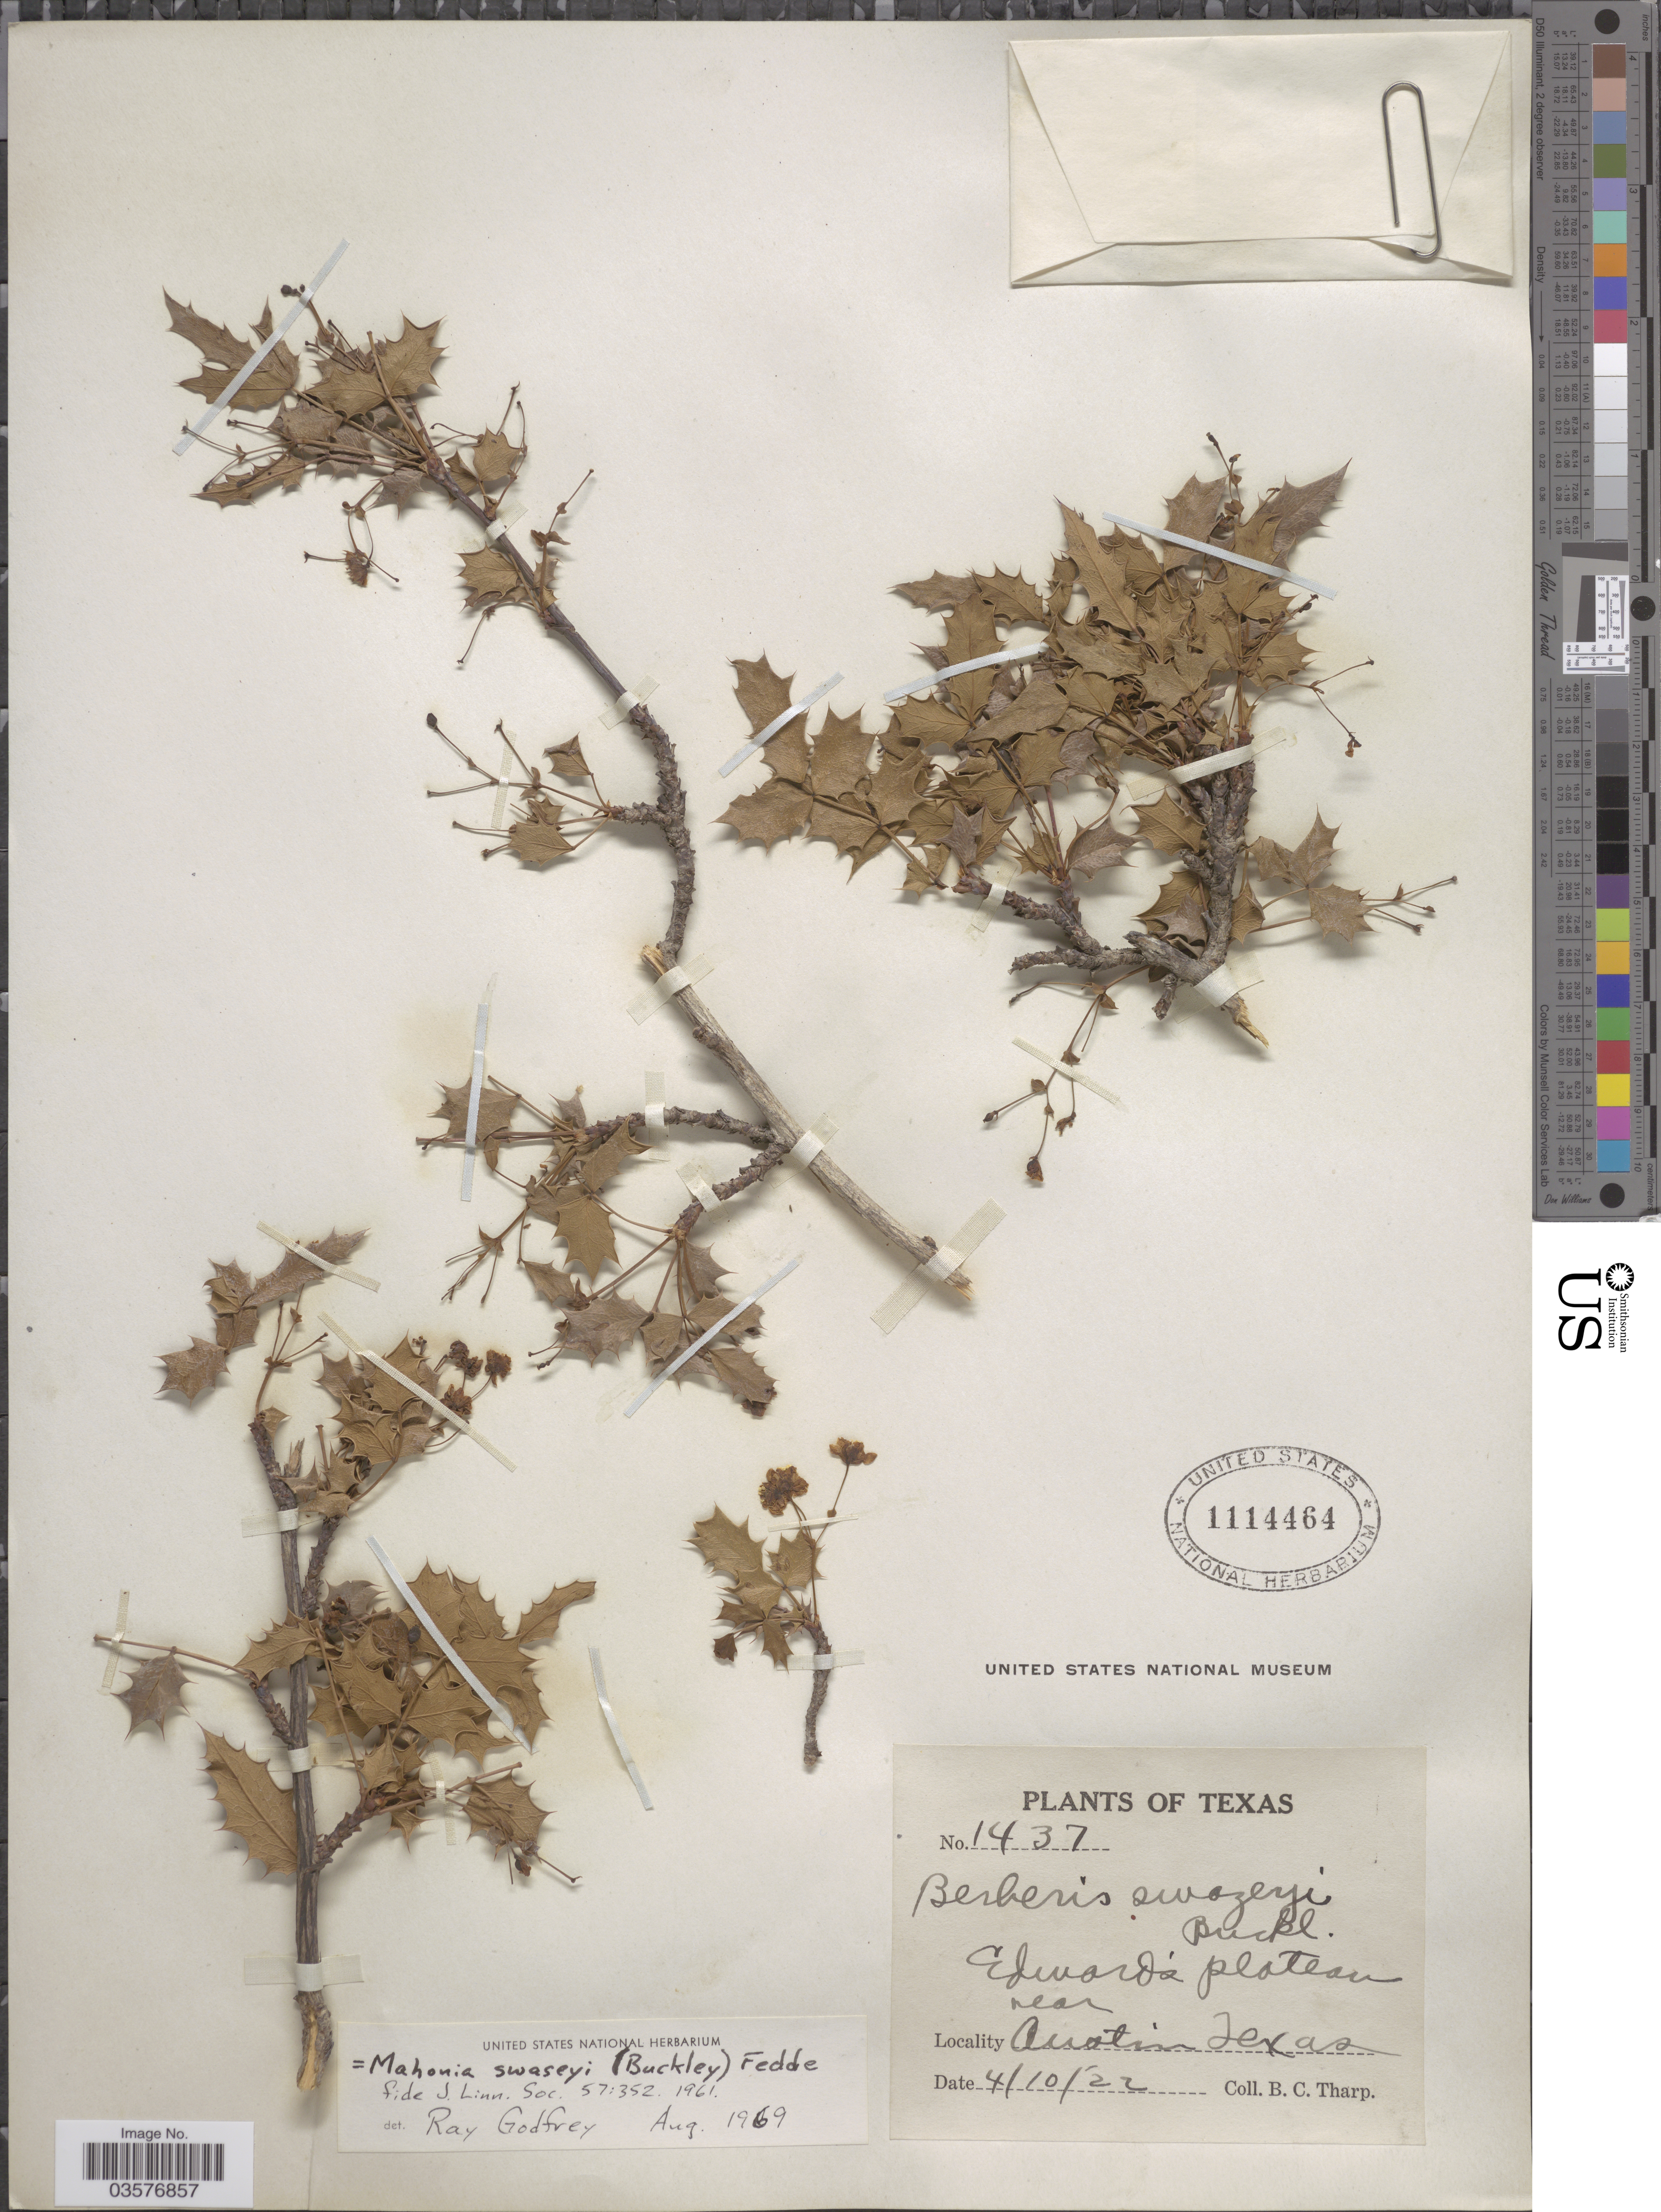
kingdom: Plantae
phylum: Tracheophyta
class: Magnoliopsida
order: Ranunculales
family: Berberidaceae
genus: Mahonia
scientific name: Mahonia swaseyi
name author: (Buckley ex M.J. Young) Fedde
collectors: B. C. Tharp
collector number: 1437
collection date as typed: Transcribed d/m/y: 10/4/22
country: United States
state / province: Texas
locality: Edward's Plateau near Austin.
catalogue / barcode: US 1114464